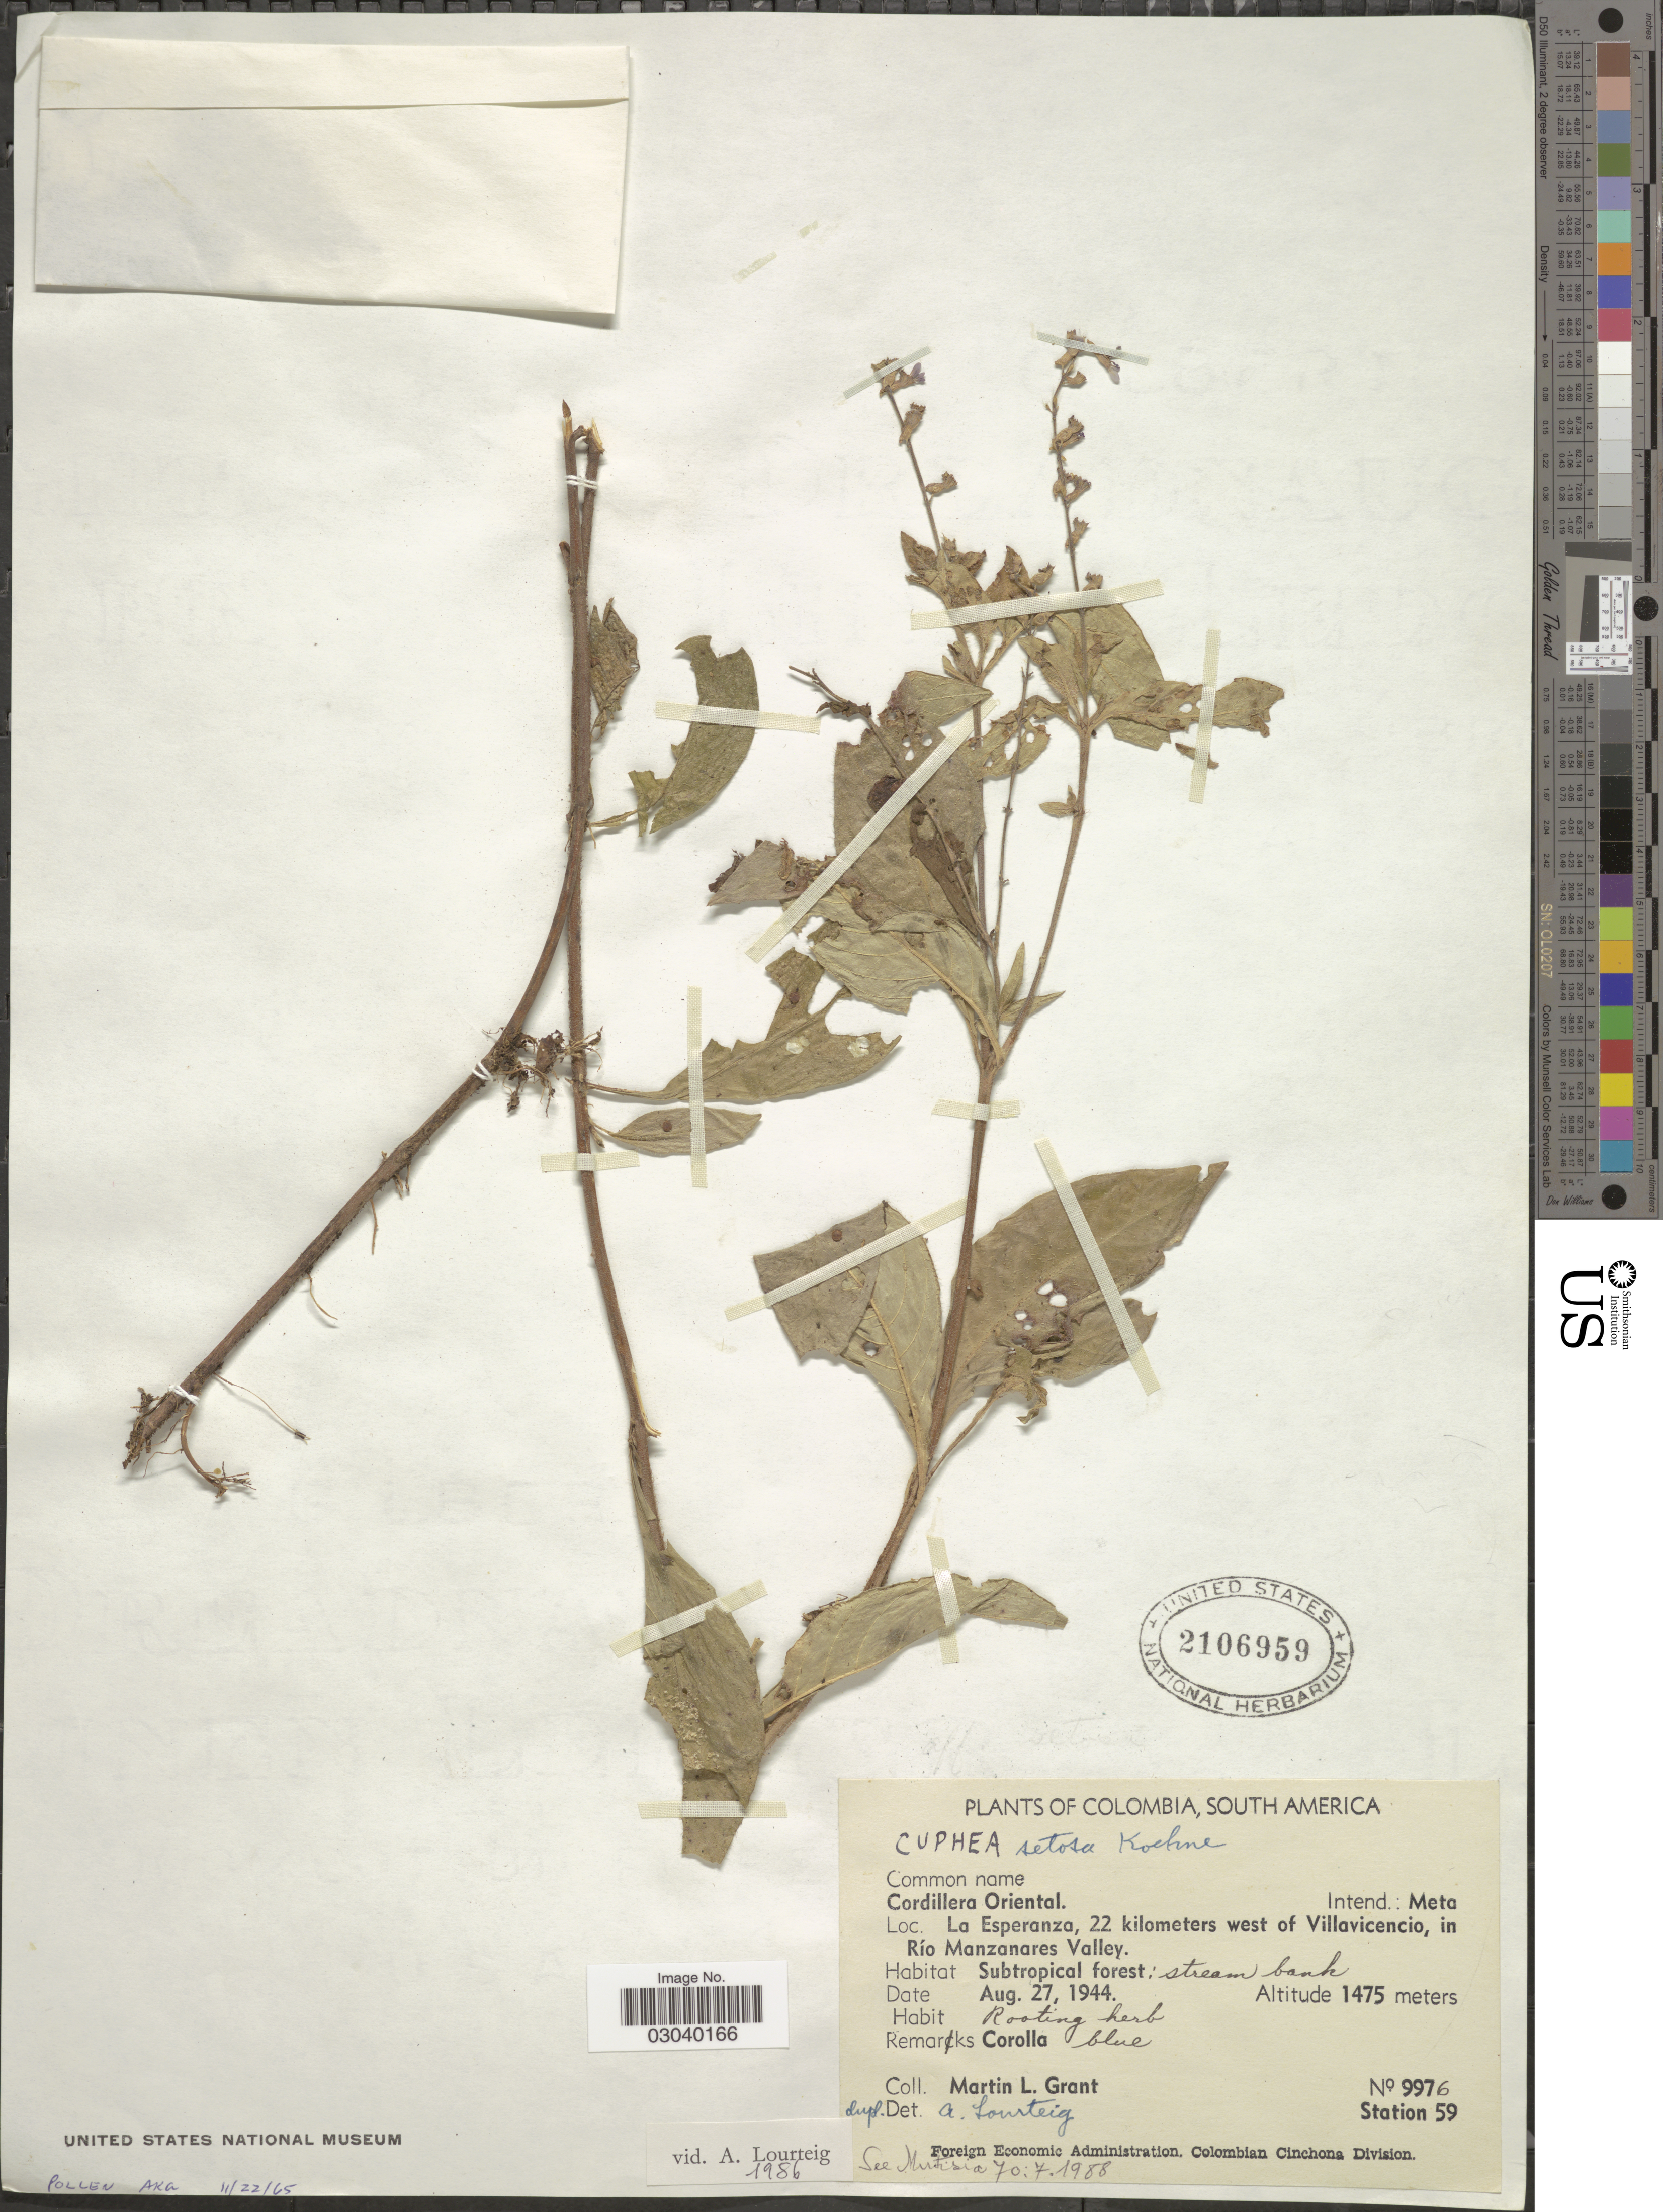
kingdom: Plantae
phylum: Tracheophyta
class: Magnoliopsida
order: Myrtales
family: Lythraceae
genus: Cuphea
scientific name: Cuphea setosa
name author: Koehne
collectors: M. L. Grant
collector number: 9976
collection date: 1944-08-27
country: Colombia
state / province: Meta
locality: Cordillera Oriental. Intend.: Meta, La Esperanza, 22 kilometers west of Villavicencio, in Río Manzanares Valley.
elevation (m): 1475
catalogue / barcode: US 2106959